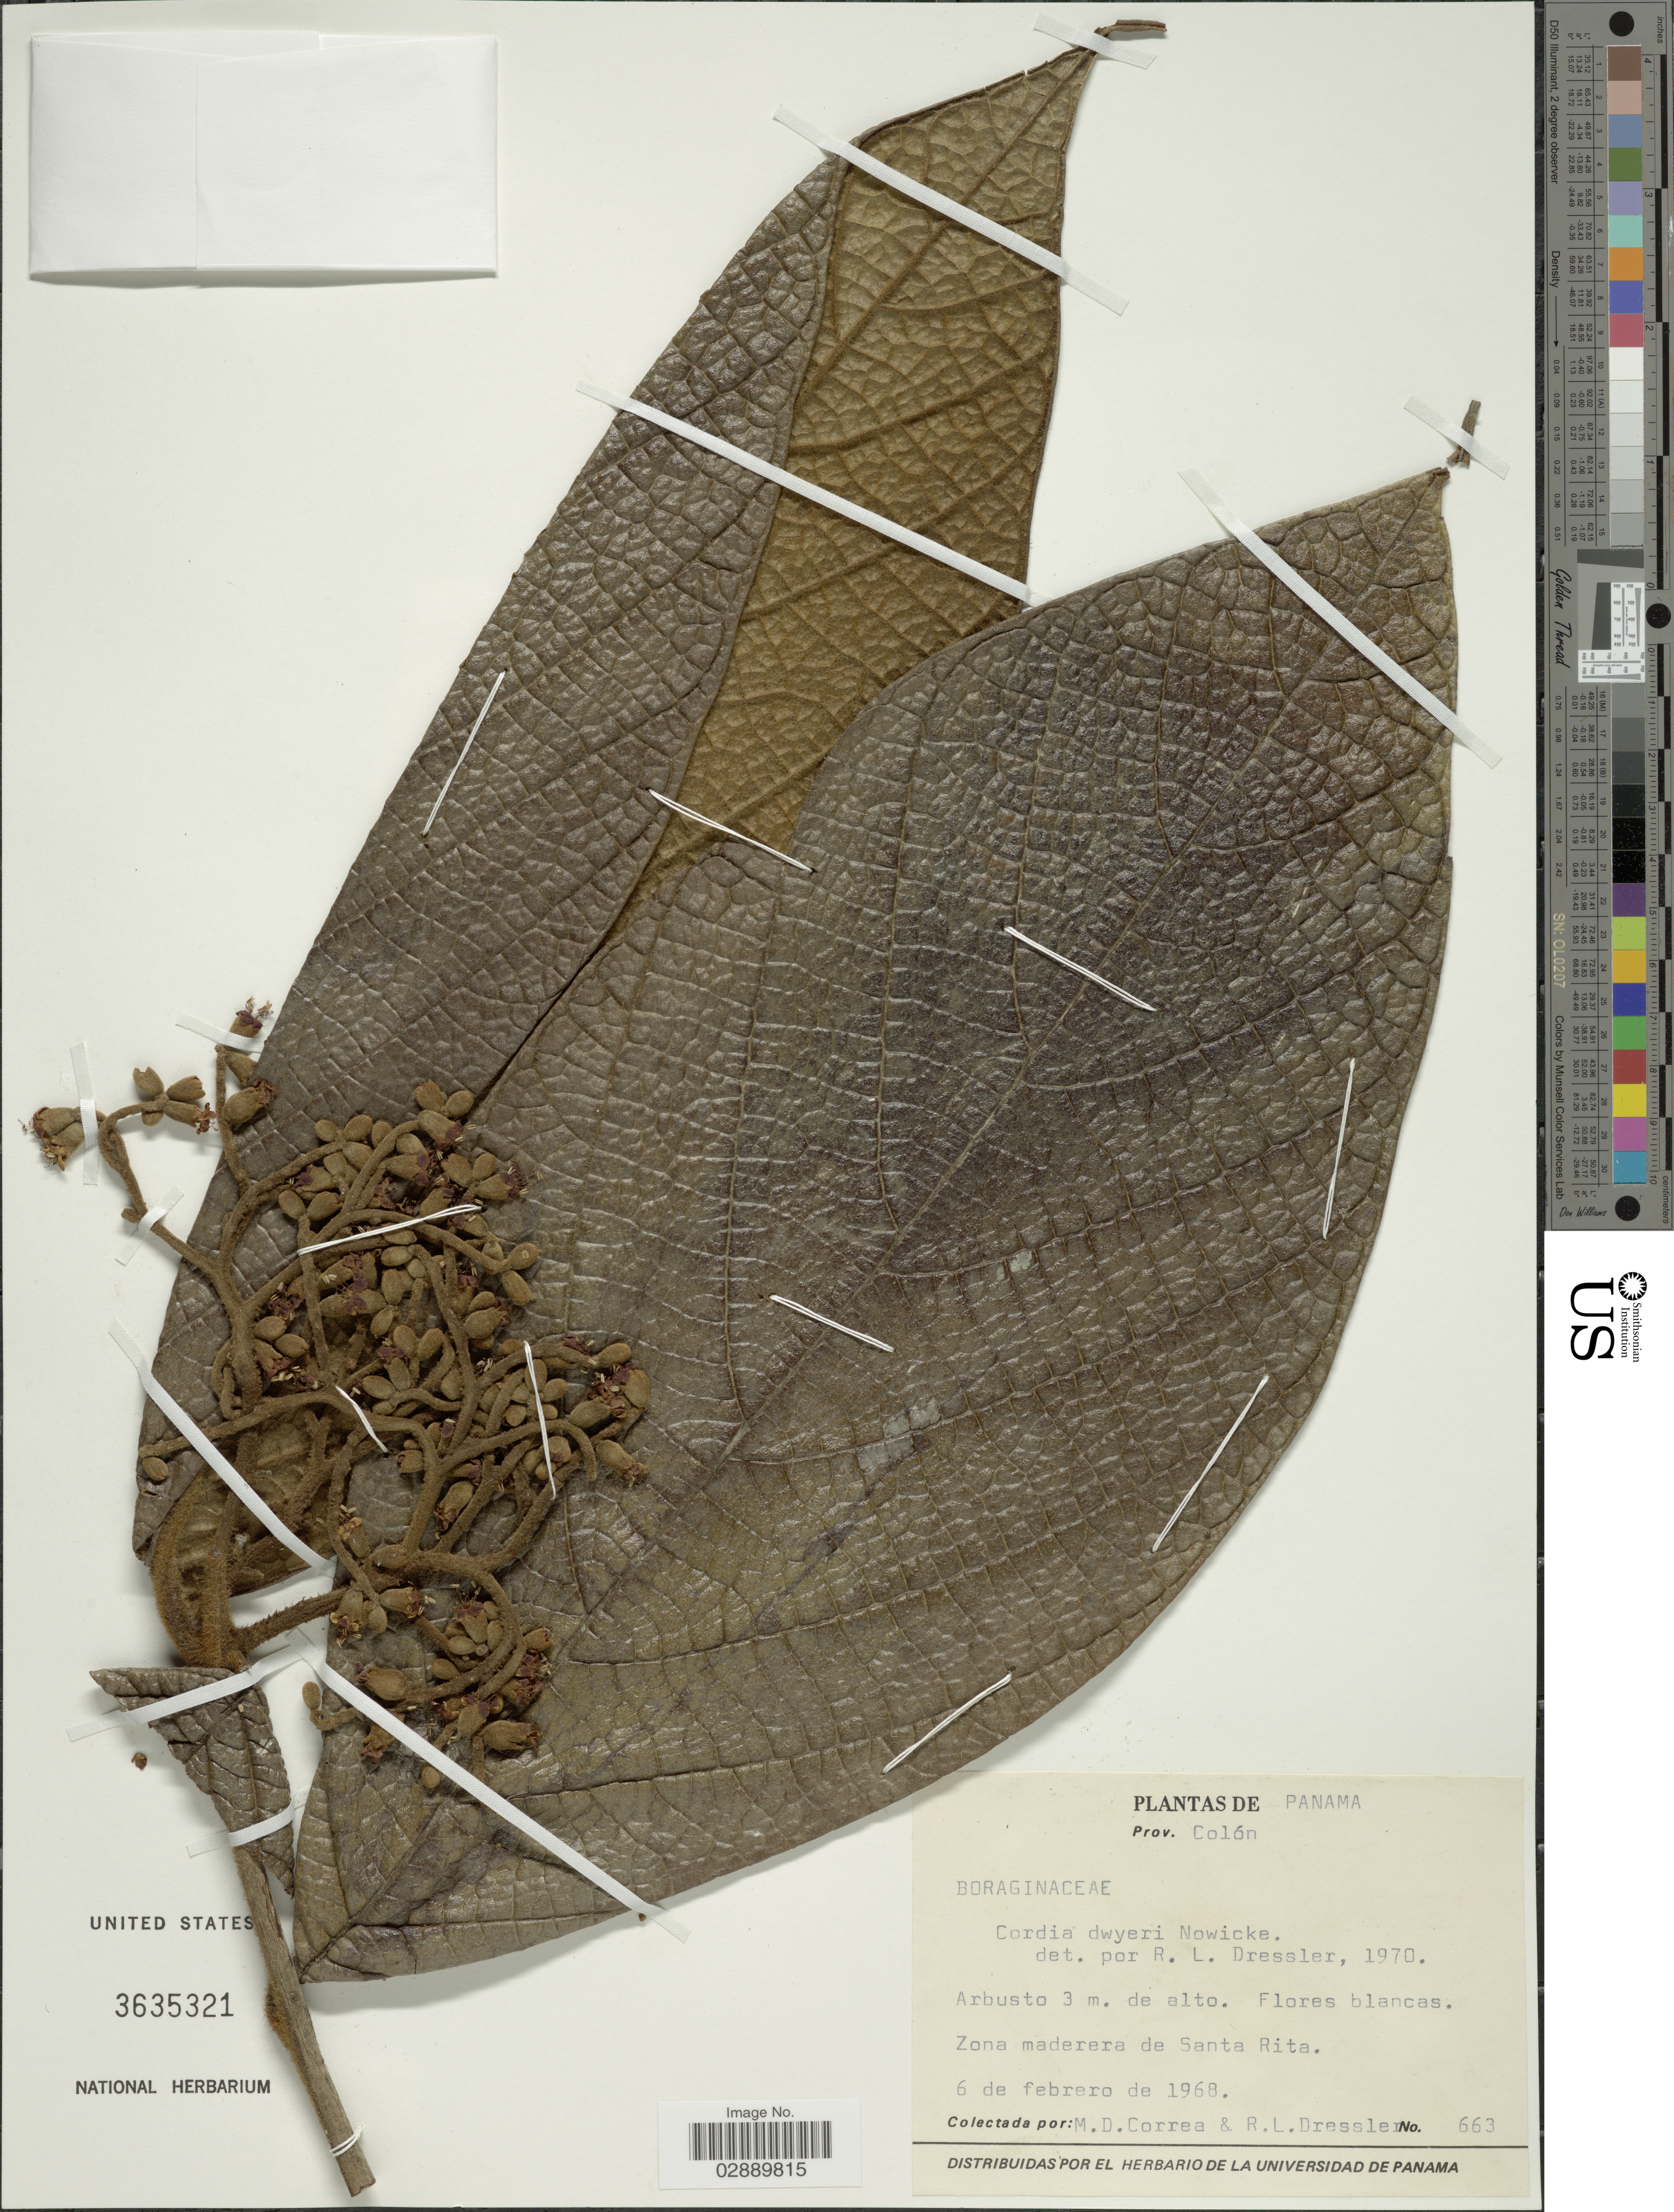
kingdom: Plantae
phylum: Tracheophyta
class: Magnoliopsida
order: Boraginales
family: Cordiaceae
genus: Cordia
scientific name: Cordia dwyeri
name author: Nowicke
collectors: M. D. Corrêa-A. & R. Dressler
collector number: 663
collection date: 1968-02-06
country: Panama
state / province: Colón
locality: Zona maderera de Santa Rita.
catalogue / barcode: US 3635321